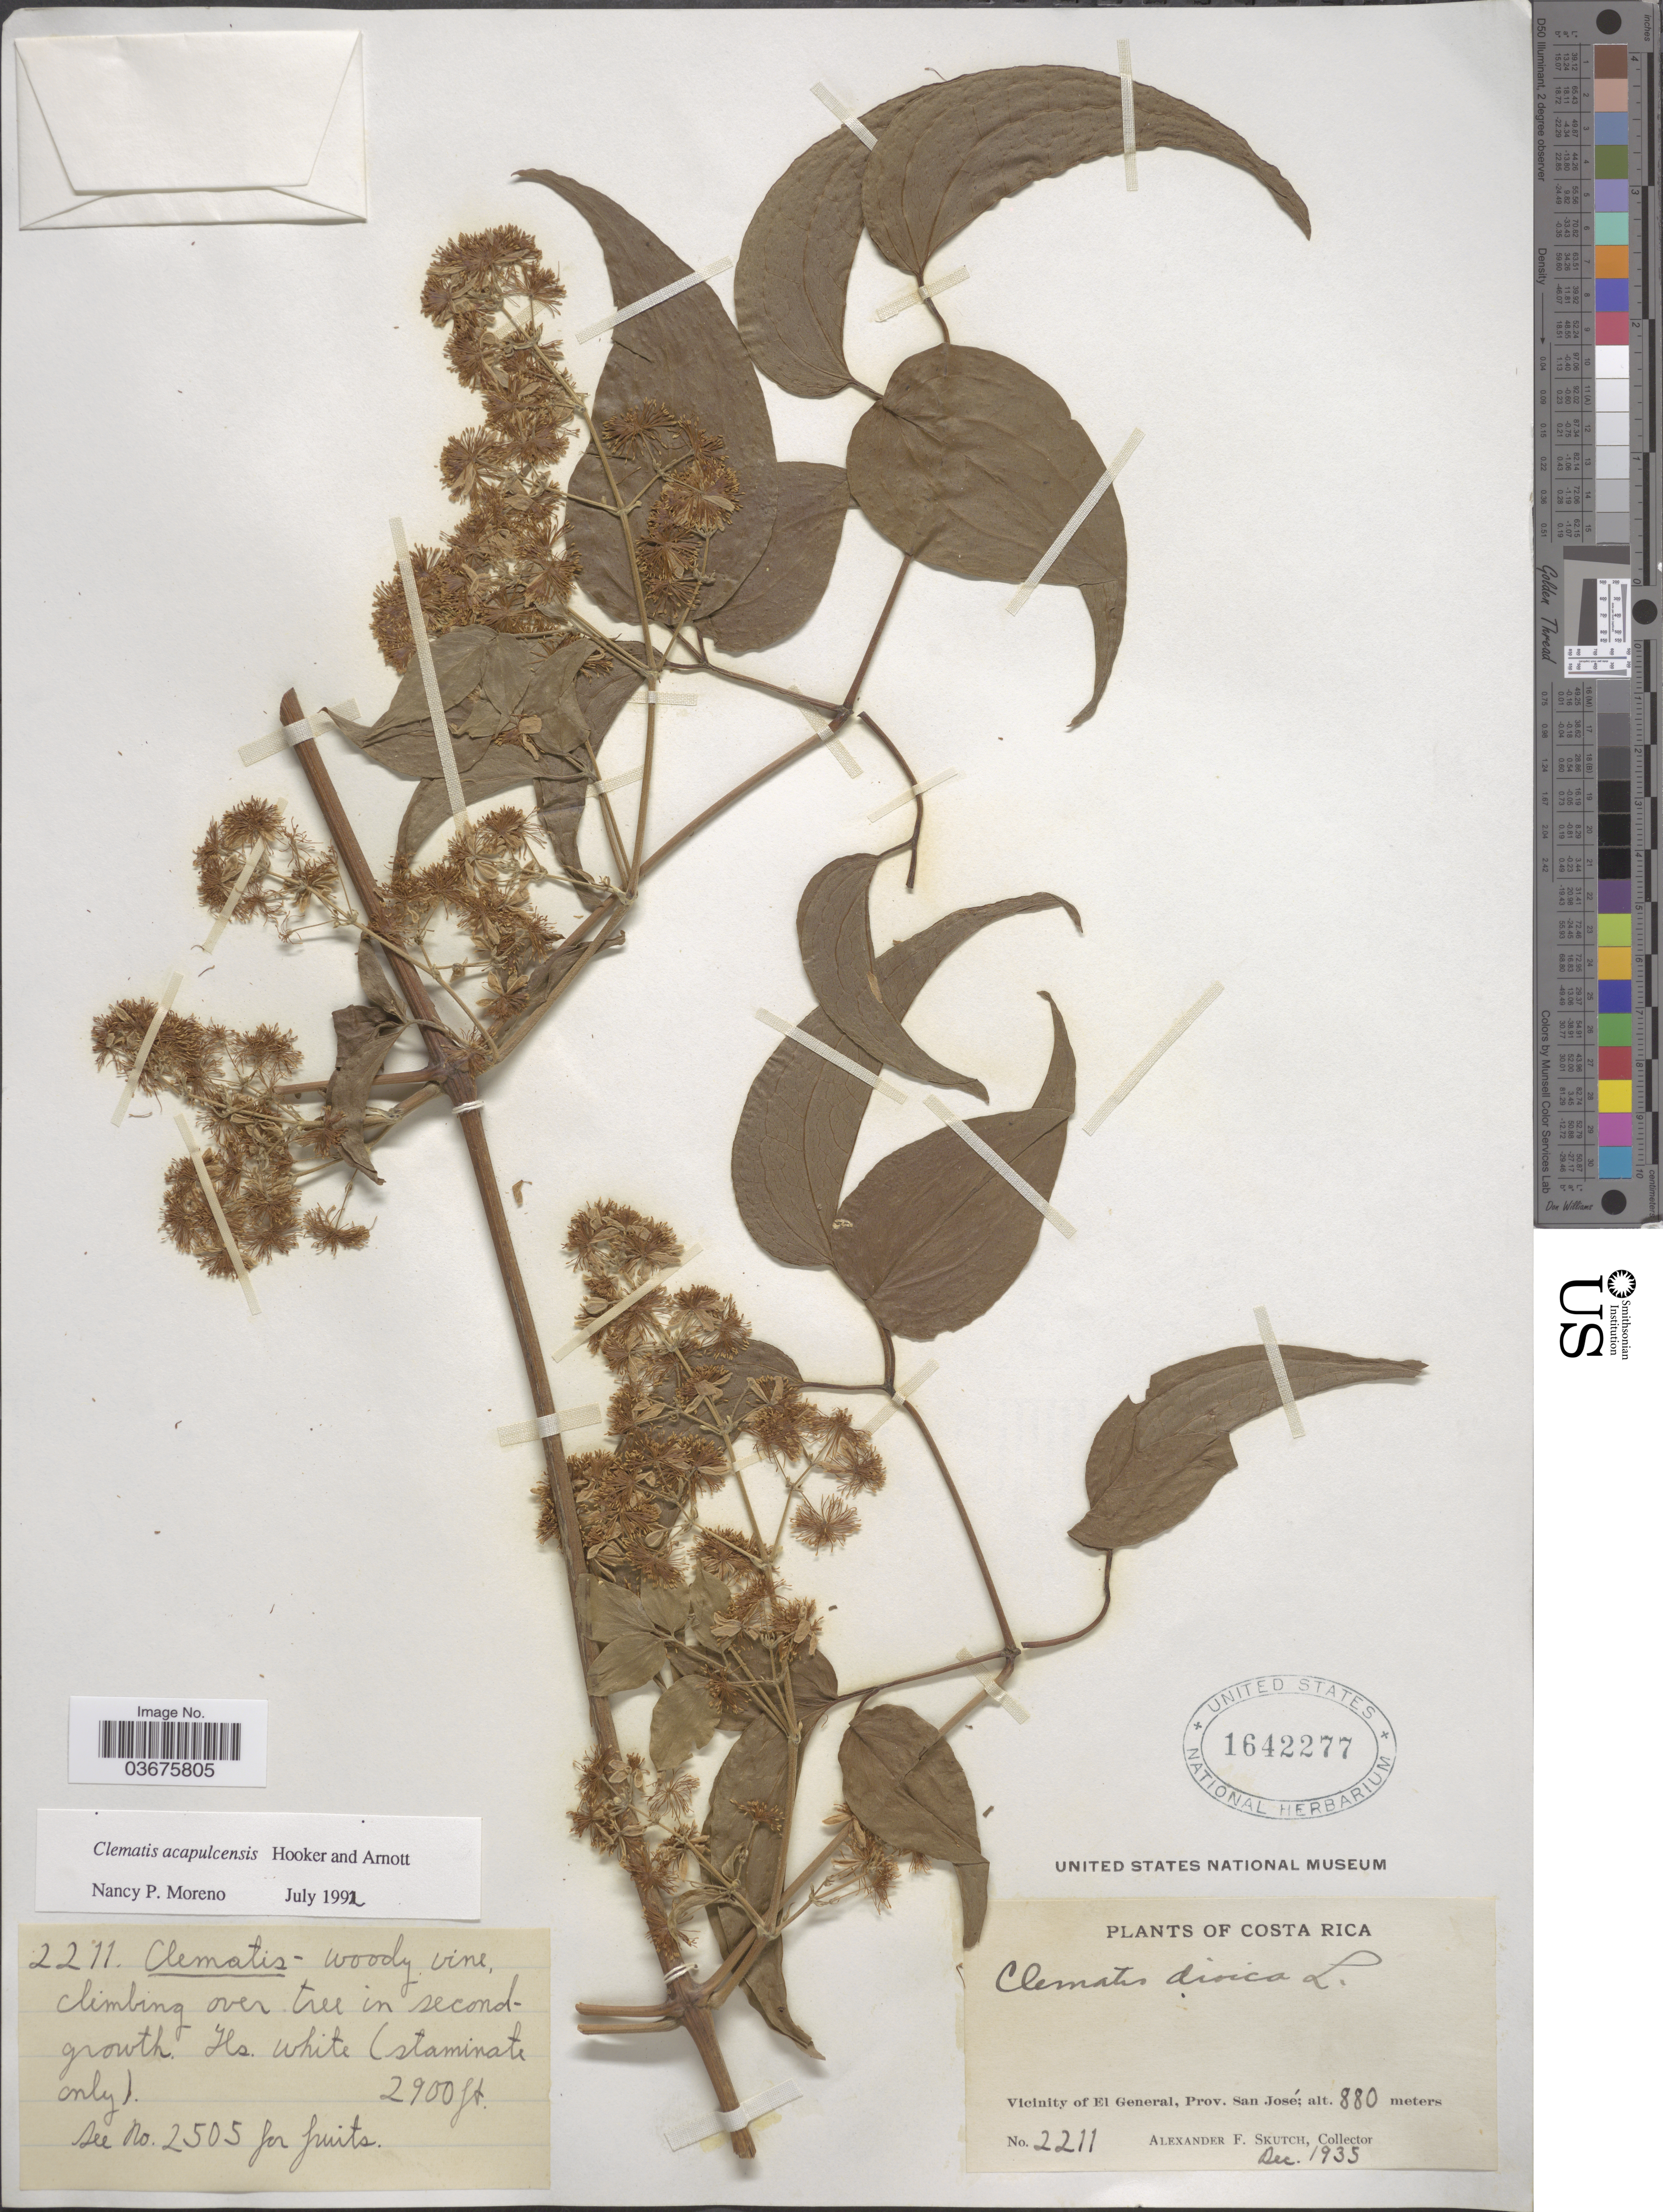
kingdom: Plantae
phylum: Tracheophyta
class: Magnoliopsida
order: Ranunculales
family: Ranunculaceae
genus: Clematis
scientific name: Clematis acapulcensis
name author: Hook. & Arn.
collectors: A. F. Skutch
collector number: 2211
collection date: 1935-12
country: Costa Rica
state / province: San José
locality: Vicinity of El General.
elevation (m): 880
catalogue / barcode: US 1642277